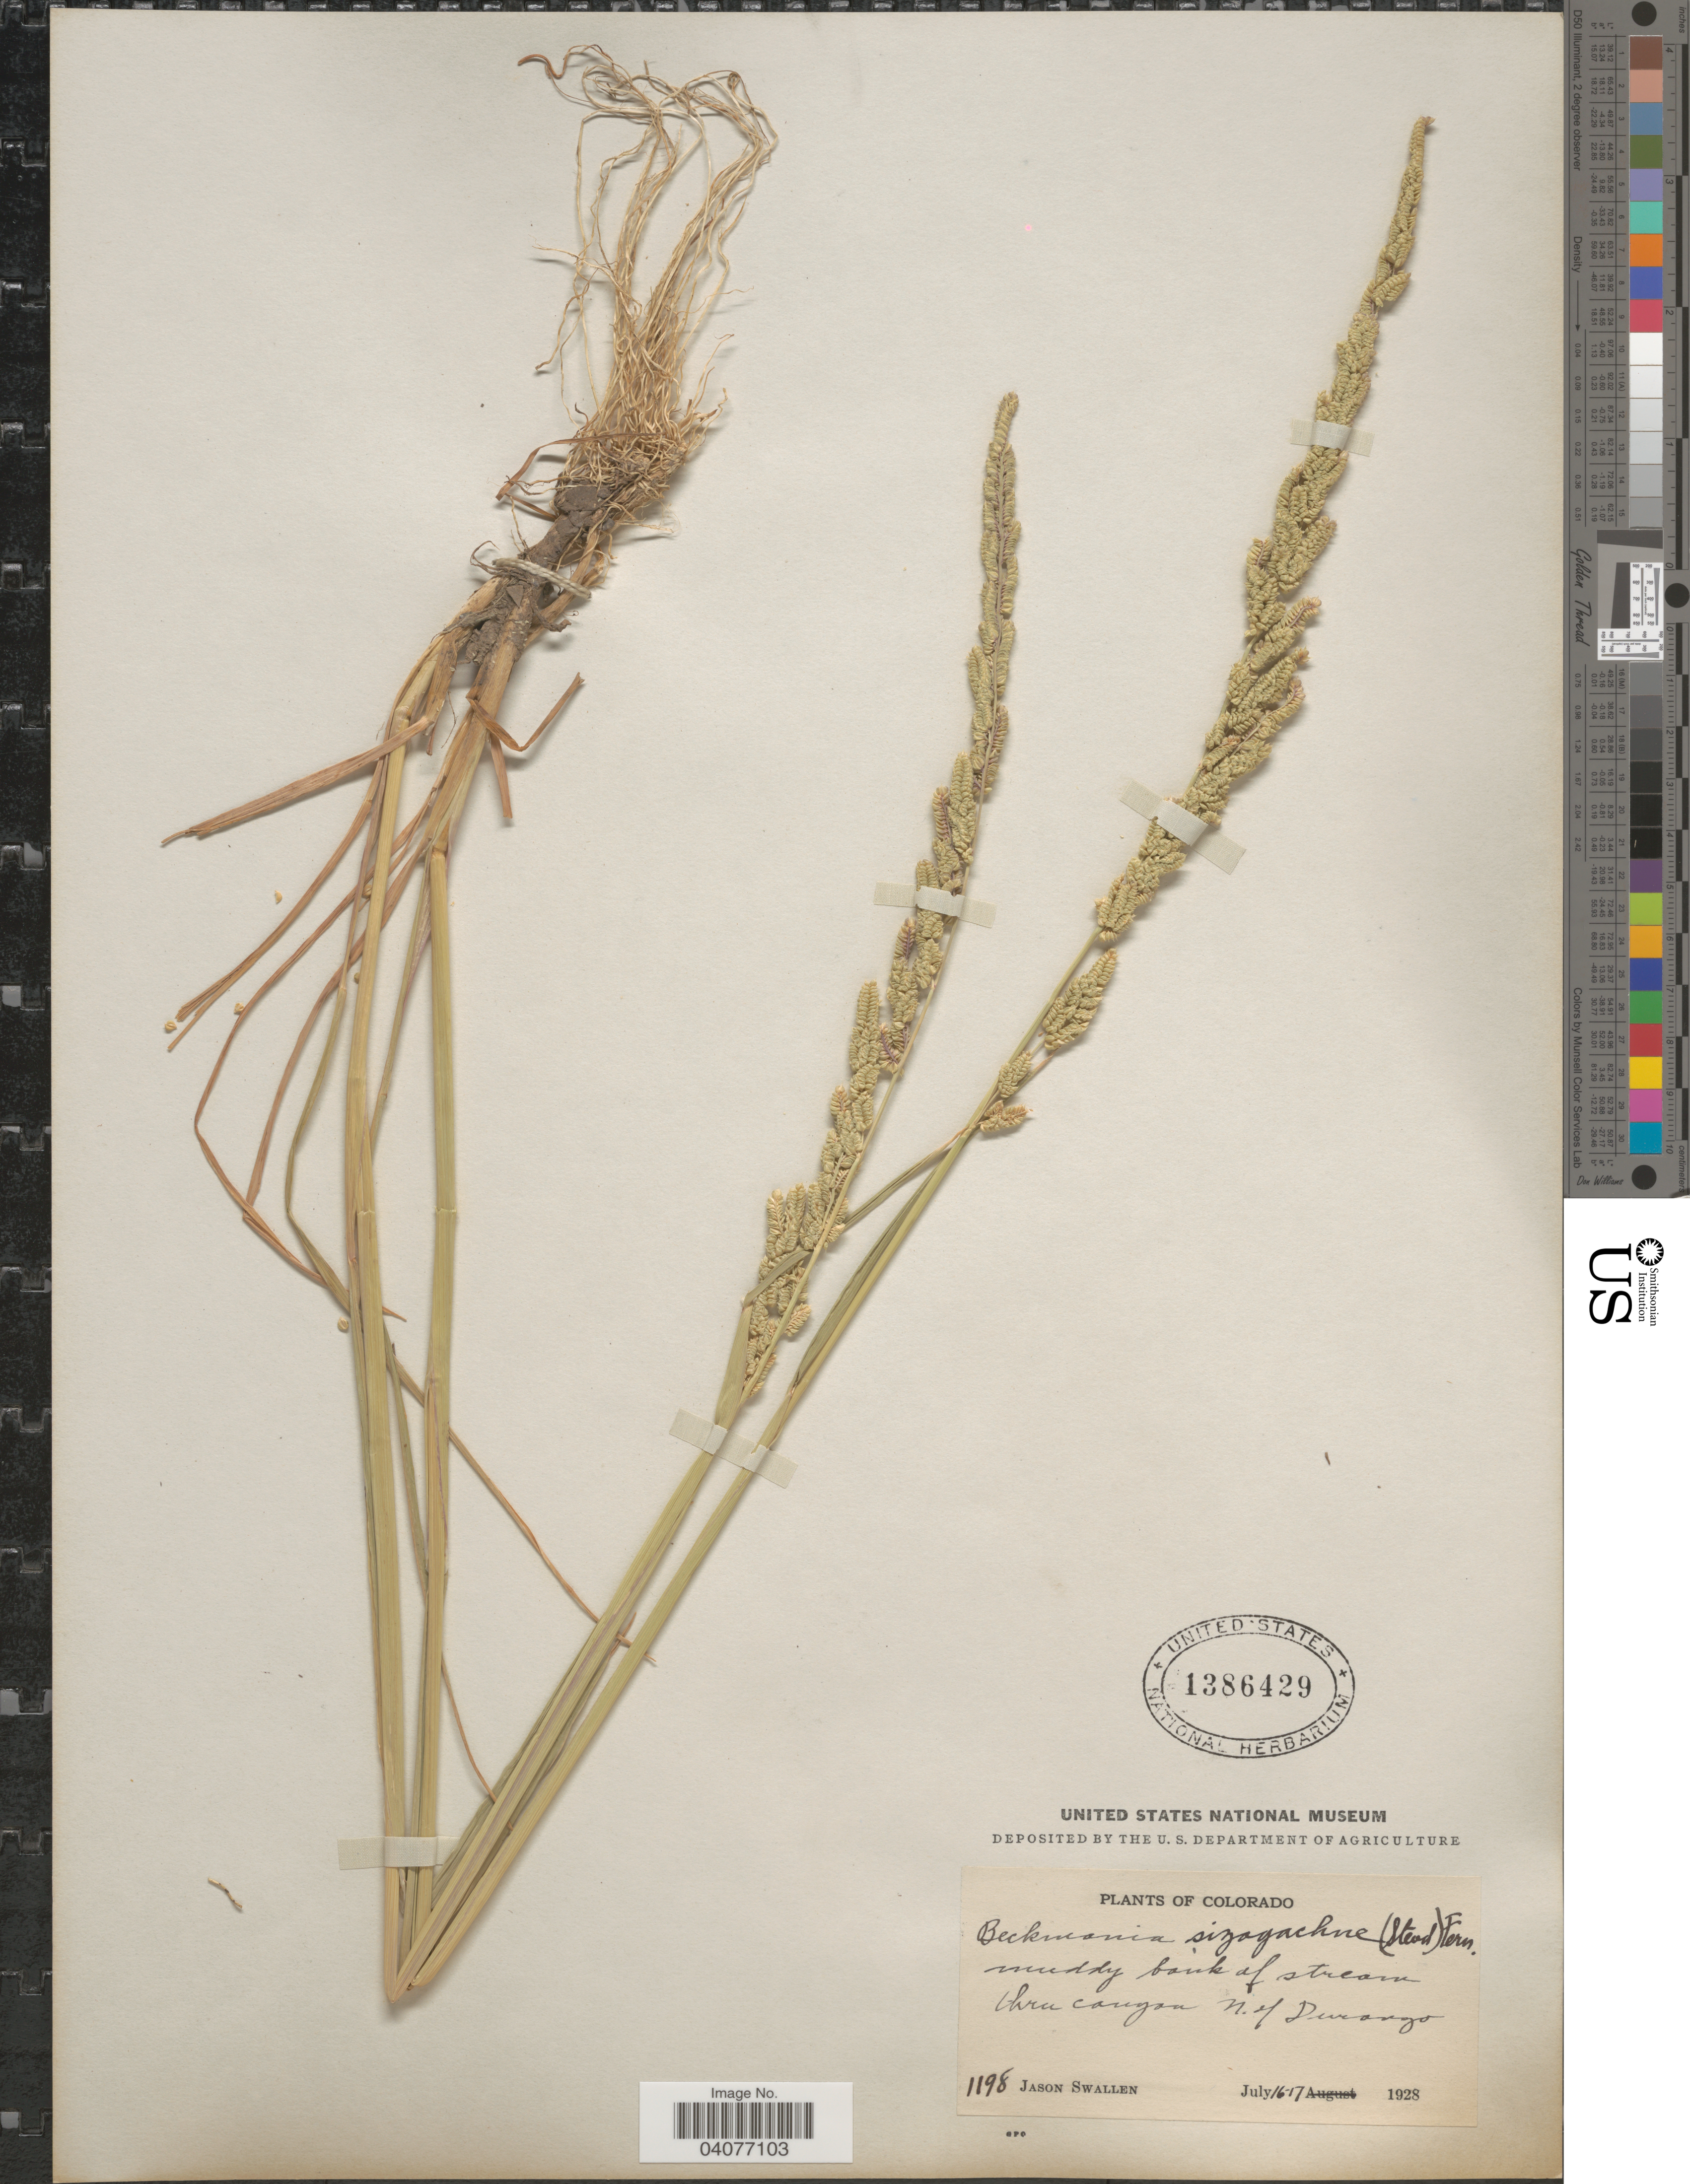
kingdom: Plantae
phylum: Tracheophyta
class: Liliopsida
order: Poales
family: Poaceae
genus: Beckmannia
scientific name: Beckmannia syzigachne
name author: (Steud.) Fernald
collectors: J. R. Swallen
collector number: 1198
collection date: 1928-07-16/1928-07-17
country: United States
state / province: Colorado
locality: Muddy bank of stream, thru canyon N. of Durango.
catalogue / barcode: US 1386429